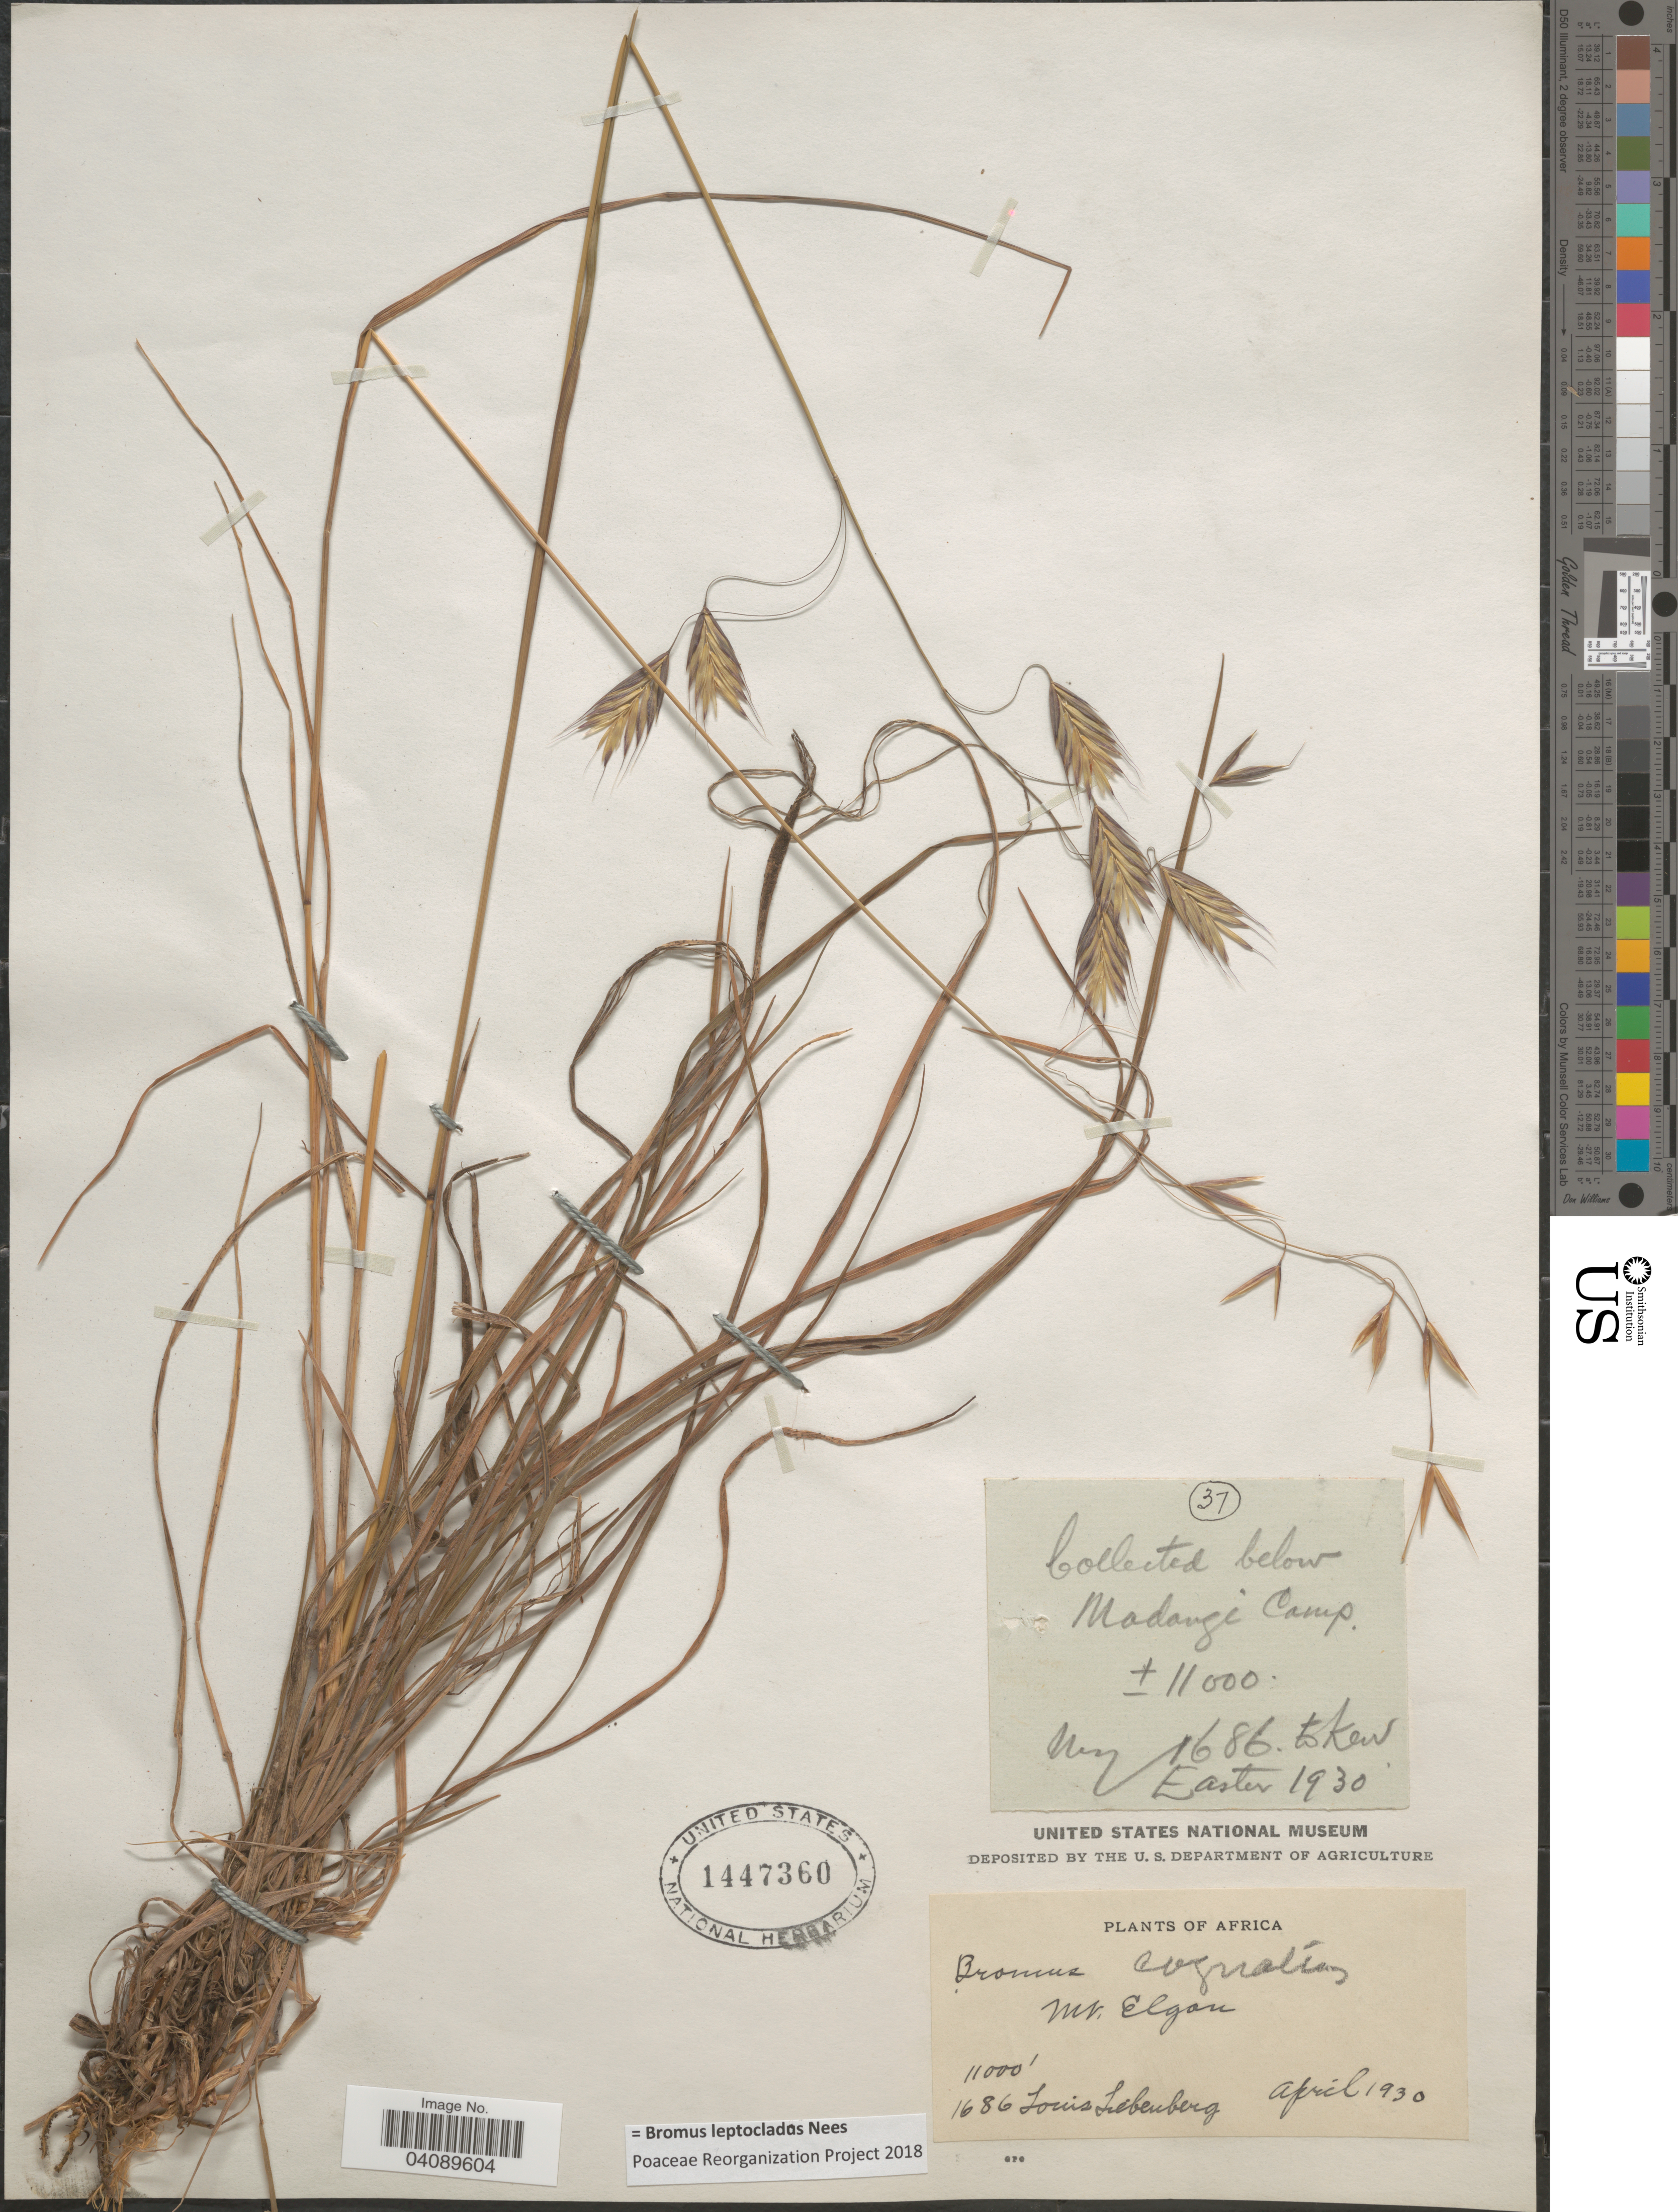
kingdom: Plantae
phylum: Tracheophyta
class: Liliopsida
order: Poales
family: Poaceae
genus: Bromus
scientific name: Bromus leptoclados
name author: Nees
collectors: L. Liebenberg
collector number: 1686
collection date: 1930-04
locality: Africa. Below Madaugi [interpreted] Camp. Mt. Elgon.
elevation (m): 3353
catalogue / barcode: US 1447360